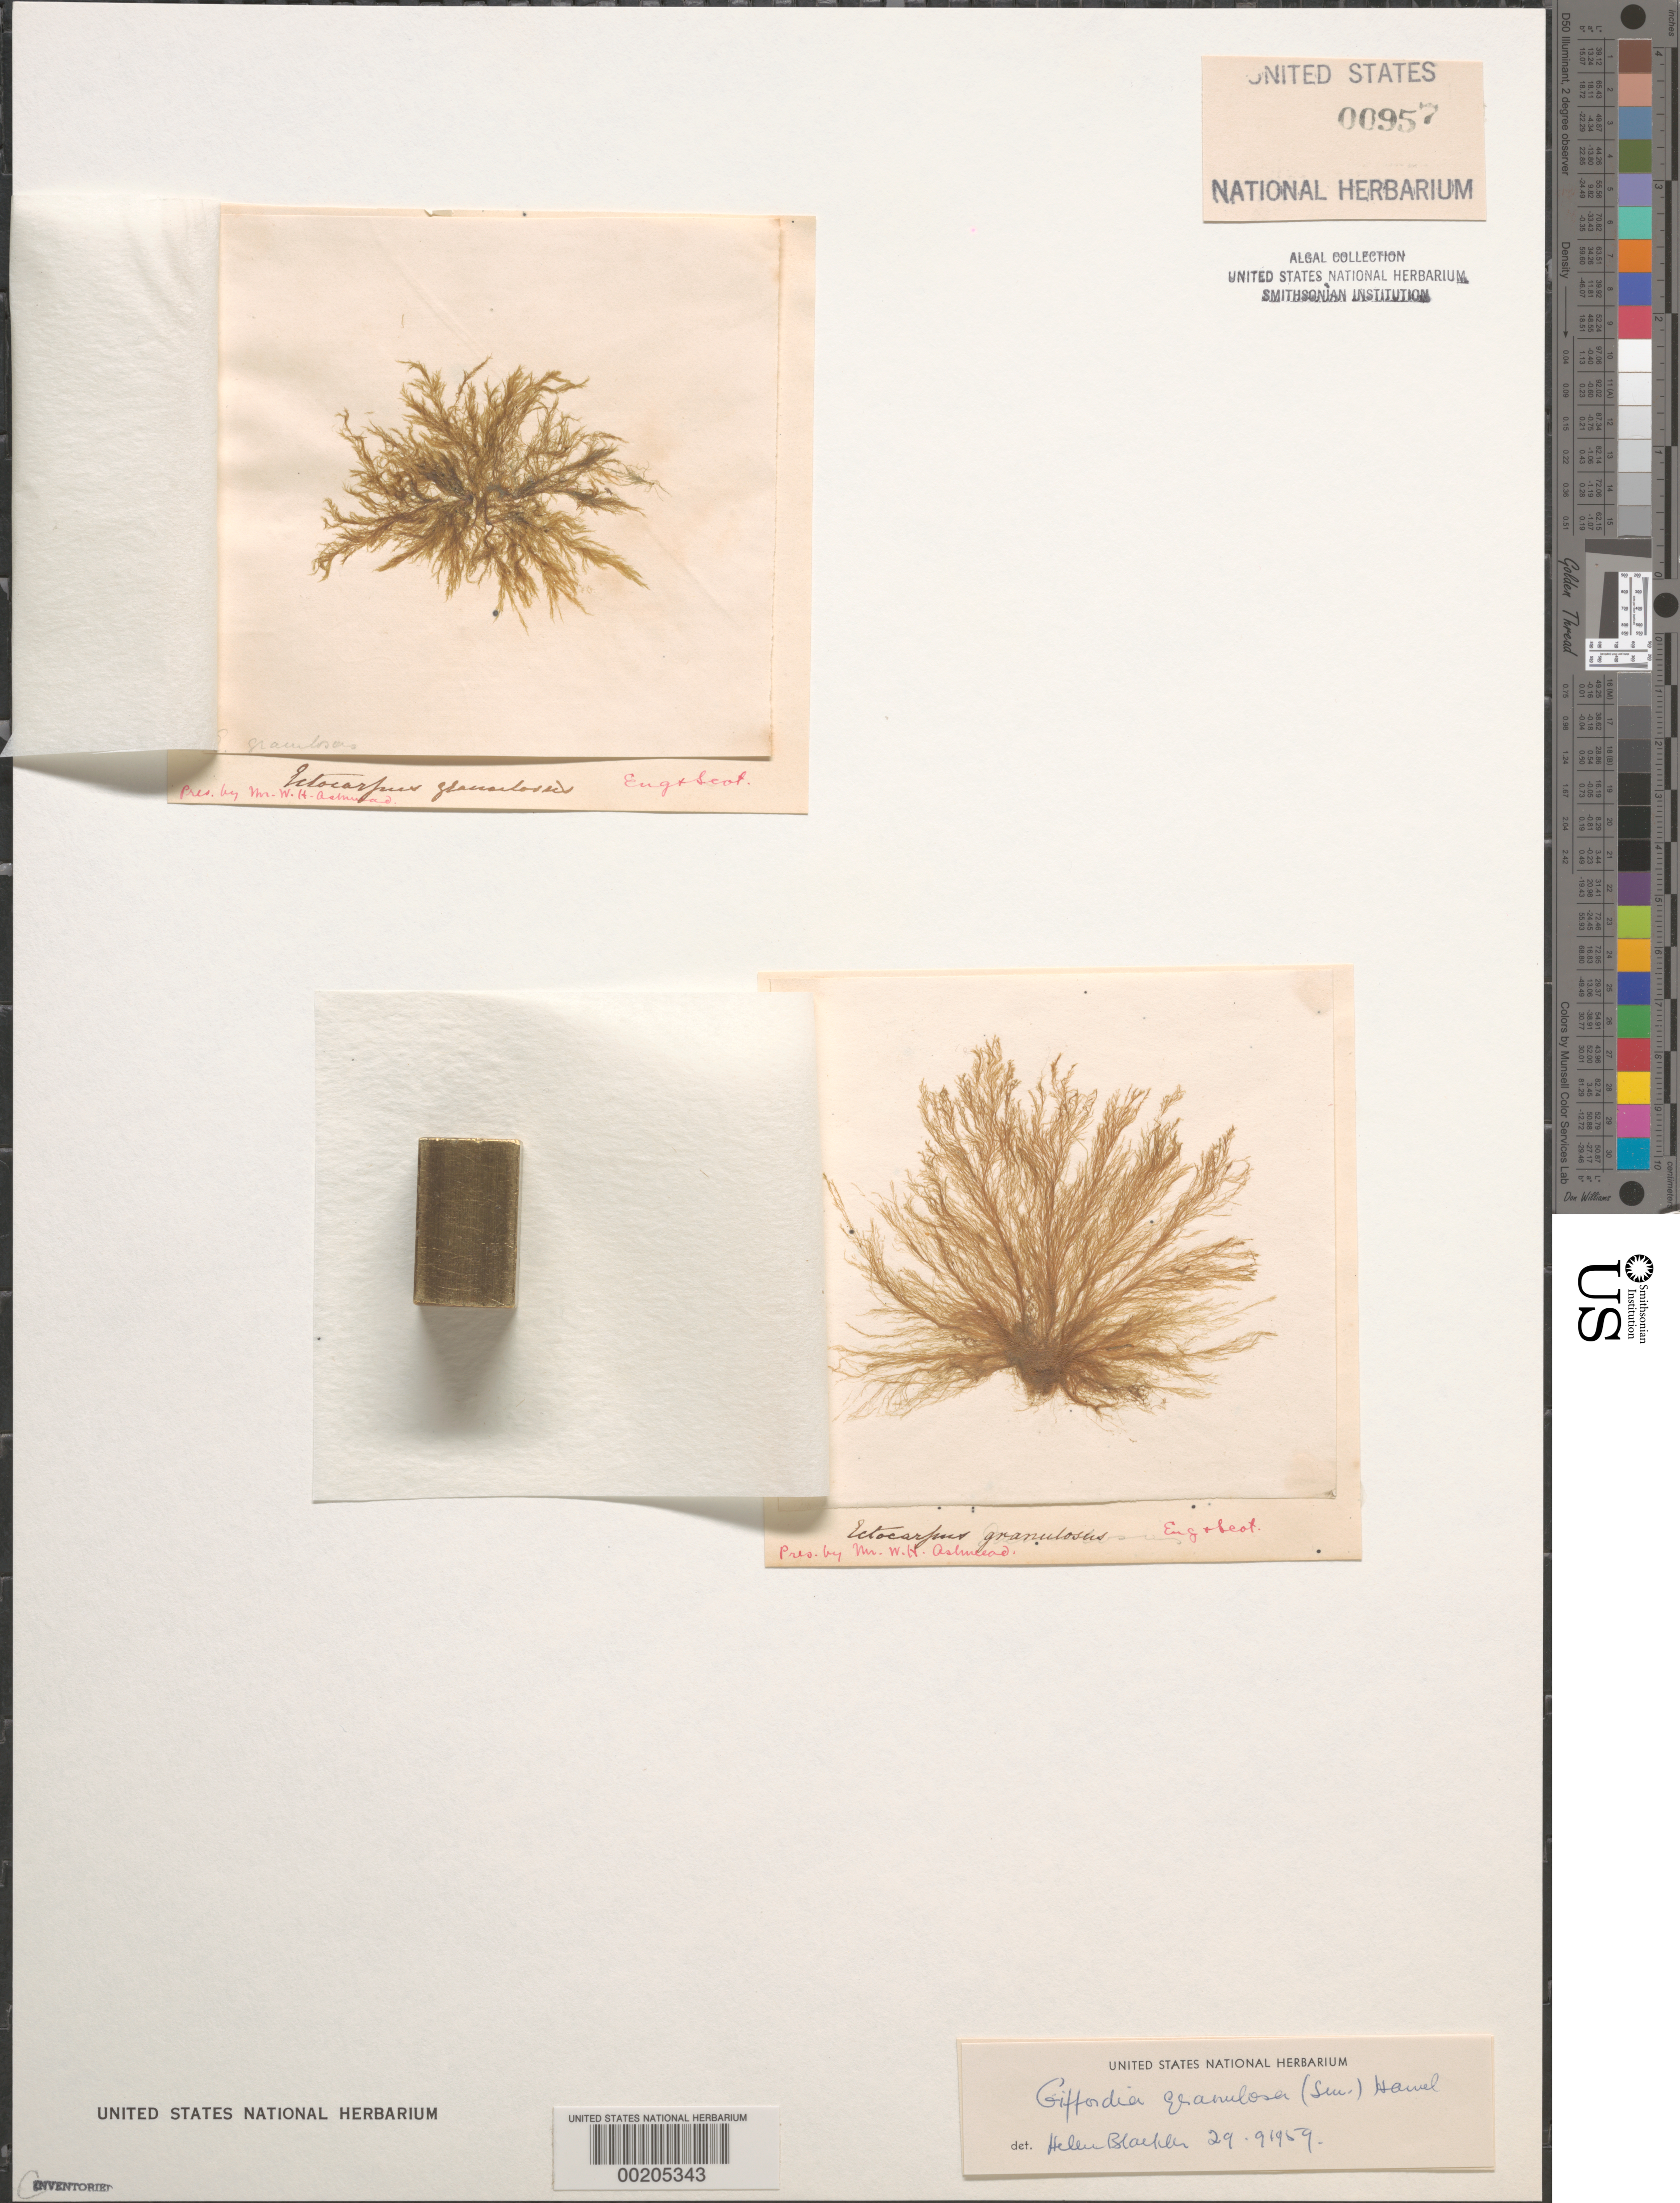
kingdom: Chromista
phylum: Ochrophyta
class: Phaeophyceae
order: Ectocarpales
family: Acinetosporaceae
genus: Hincksia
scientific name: Hincksia granulosa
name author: (Sm.) P.C. Silva in P.C. Silva et al.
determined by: Algae name updating Project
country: United Kingdom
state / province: England / Scotland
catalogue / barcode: US 957